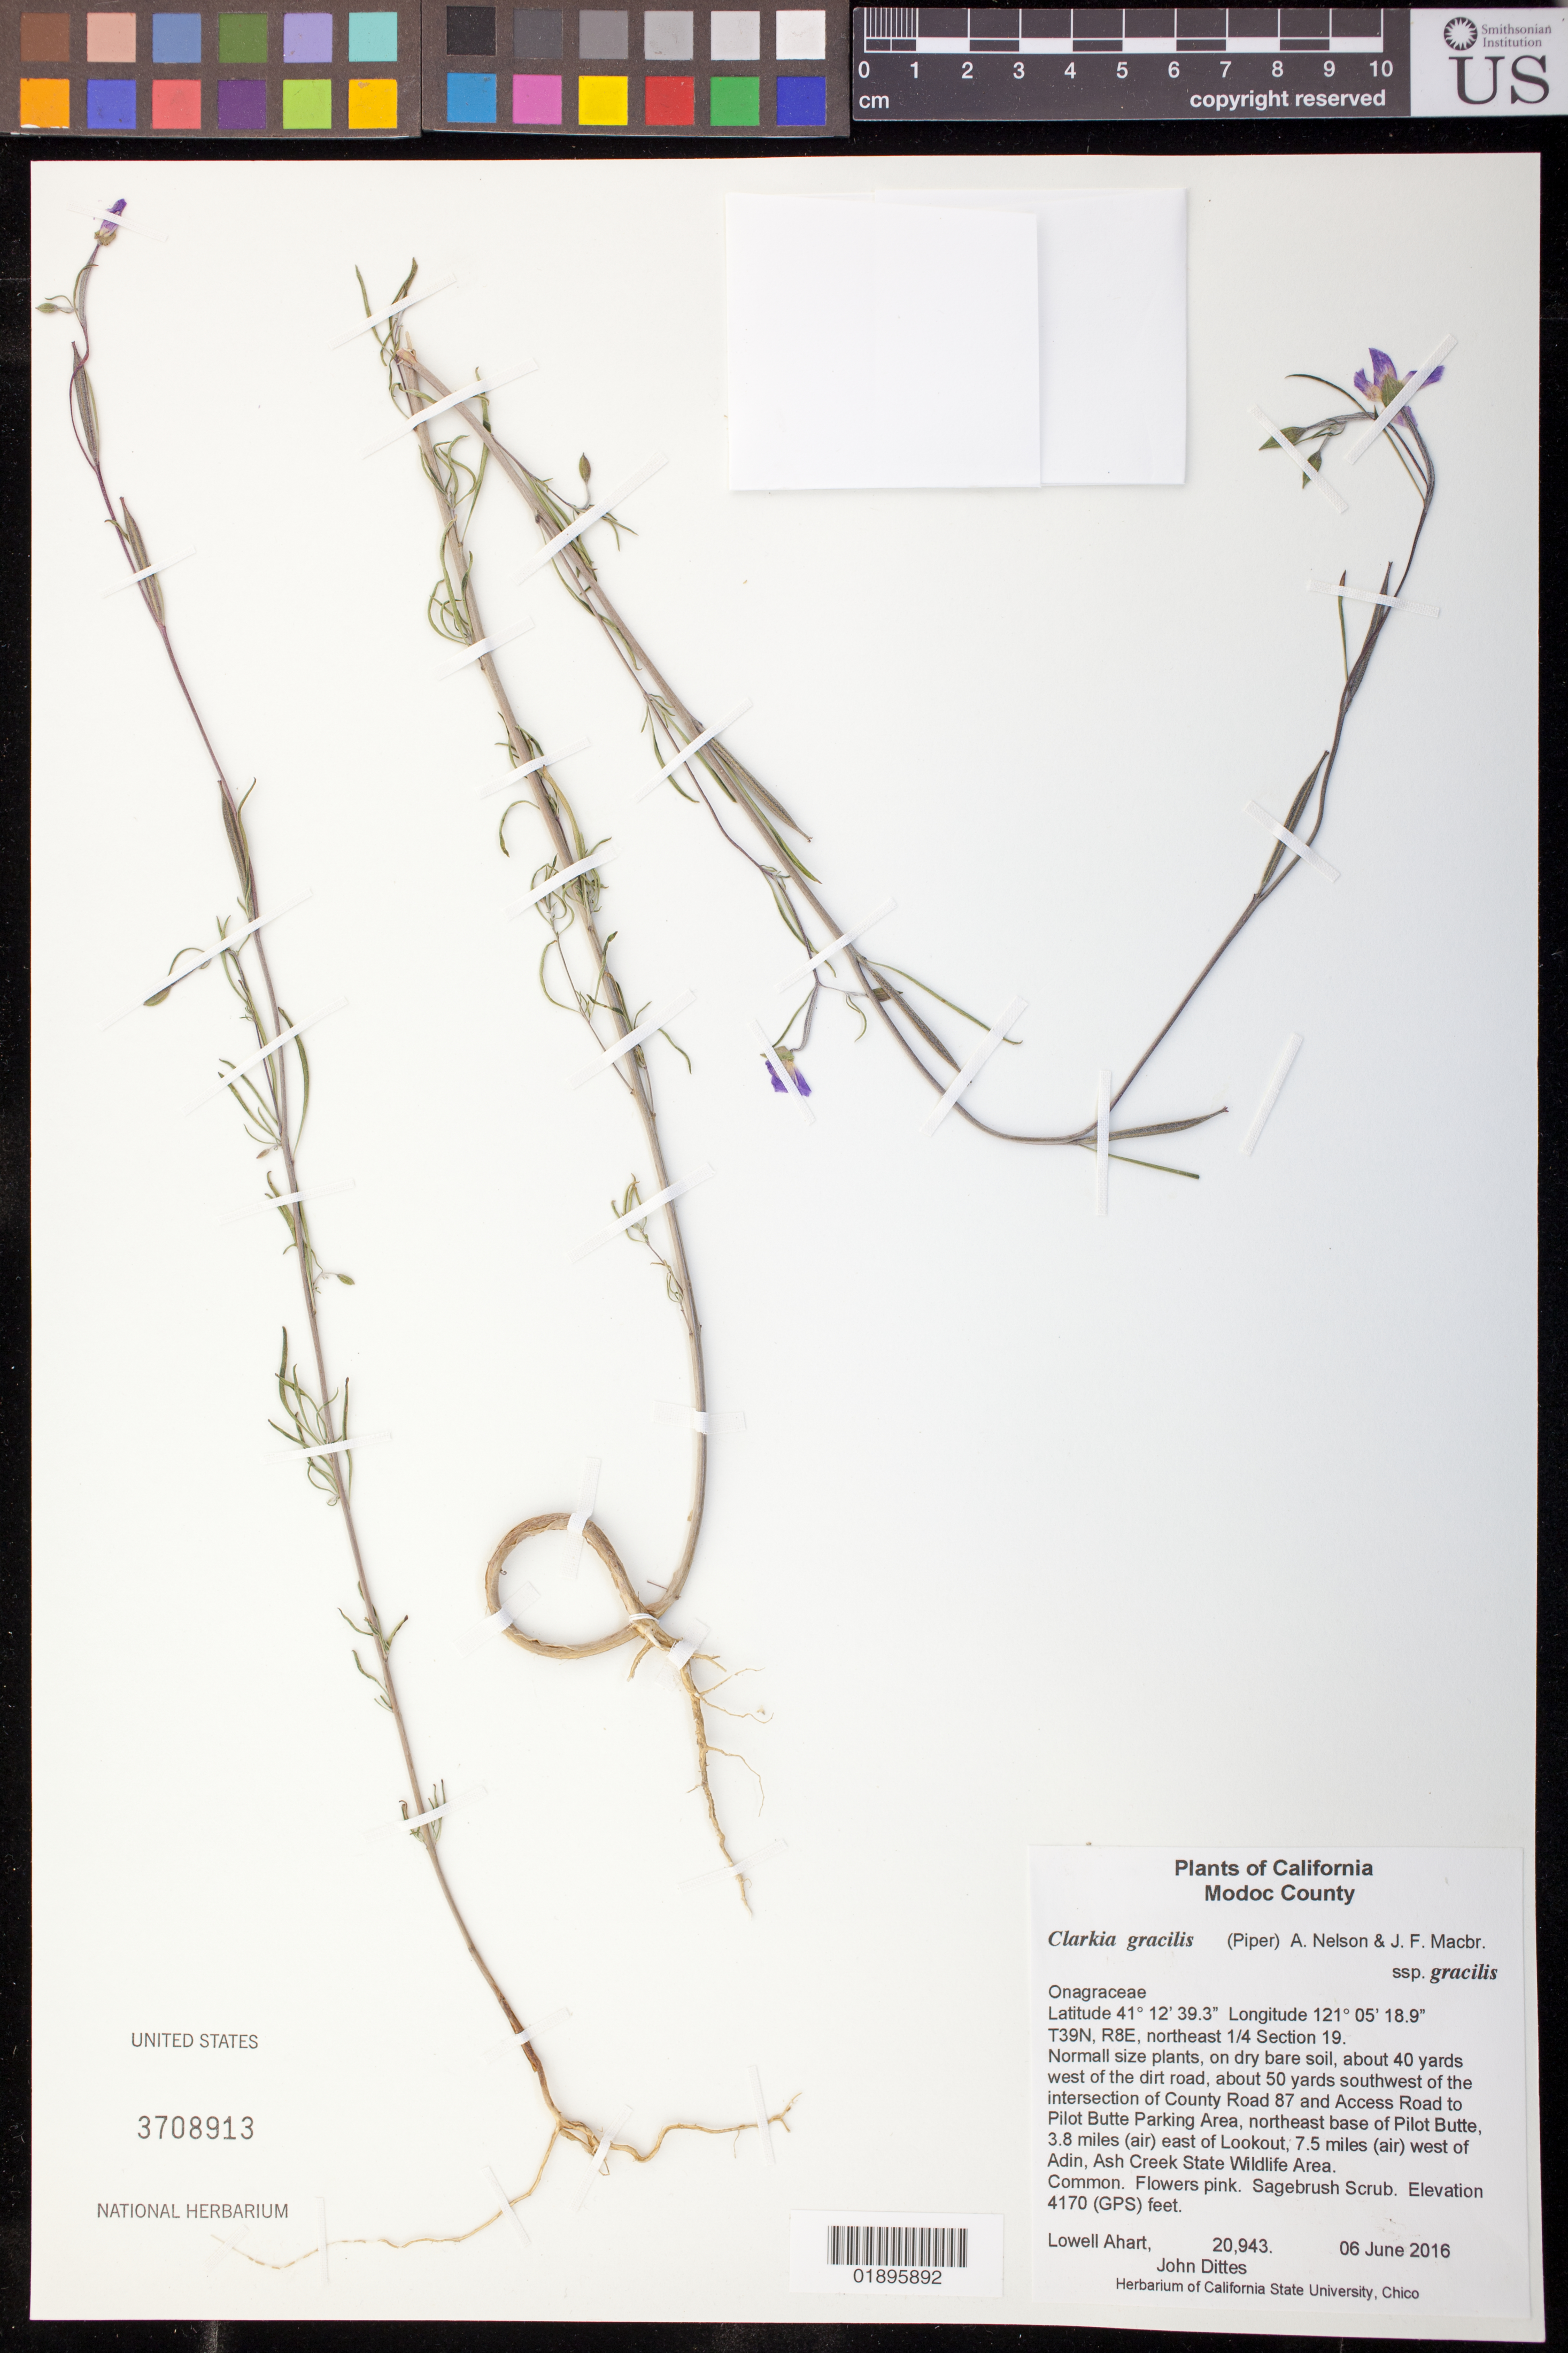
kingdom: Plantae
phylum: Tracheophyta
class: Magnoliopsida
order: Myrtales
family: Onagraceae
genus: Clarkia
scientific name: Clarkia gracilis subsp. gracilis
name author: (Piper) A. Nelson & J.F. Macbr.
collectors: L. Ahart & J. Dittes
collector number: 20943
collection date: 2016-06-06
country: United States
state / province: California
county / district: Modoc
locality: T39N, R8E, northeast 1/4 section 19. About 40 yards west of dirt road, about 50 yards southwest of the intersection of County Road 87 and access Road to Pilot Butte Parking Area, northeast base of Pilot Butte, 3.8 miles (air) east of Lookout, 7.5 miles (air) west of Adin, Ash Creek State Wildlife Area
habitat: Sagebrush scrub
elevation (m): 1271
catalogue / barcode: US 3708913